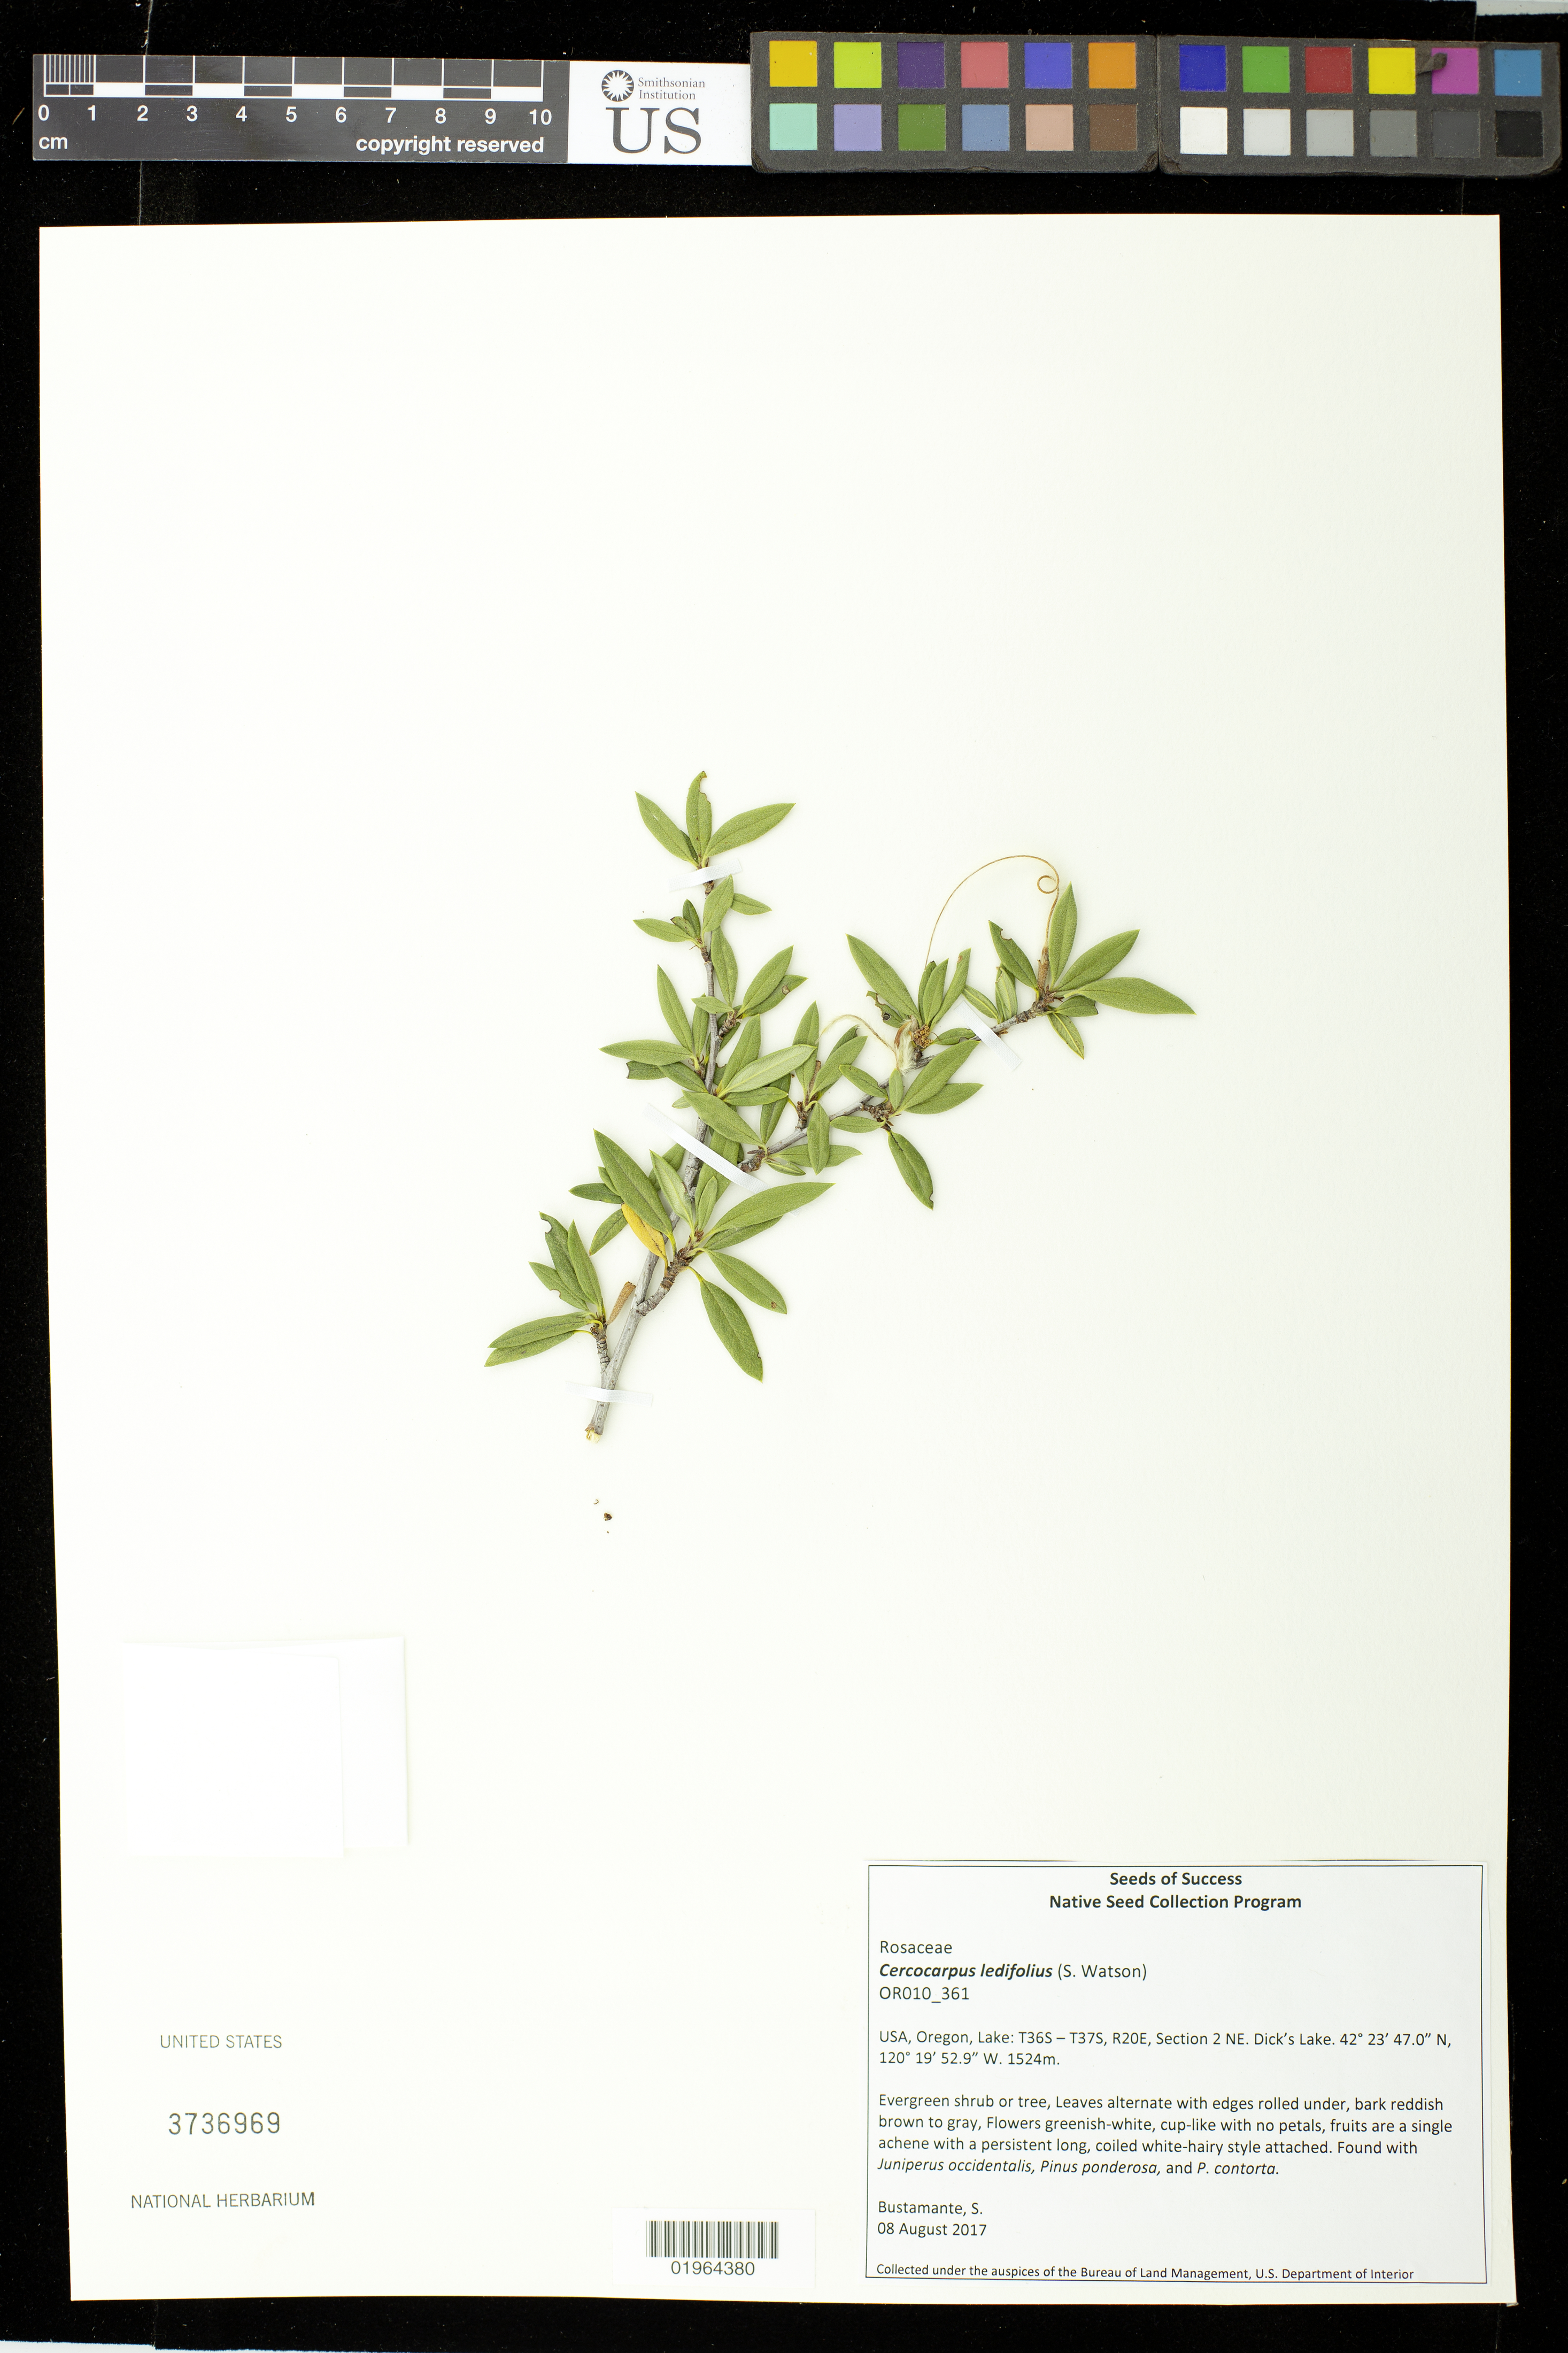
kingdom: Plantae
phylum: Tracheophyta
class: Magnoliopsida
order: Rosales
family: Rosaceae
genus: Cercocarpus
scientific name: Cercocarpus ledifolius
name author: Nutt.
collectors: S. Bustamante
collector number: OR010_361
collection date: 2017-08-08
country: United States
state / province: Oregon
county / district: Lake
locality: Dick's lake, T36S - T37S, R20E, Section 2 NE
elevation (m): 1524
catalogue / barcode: US 3736969